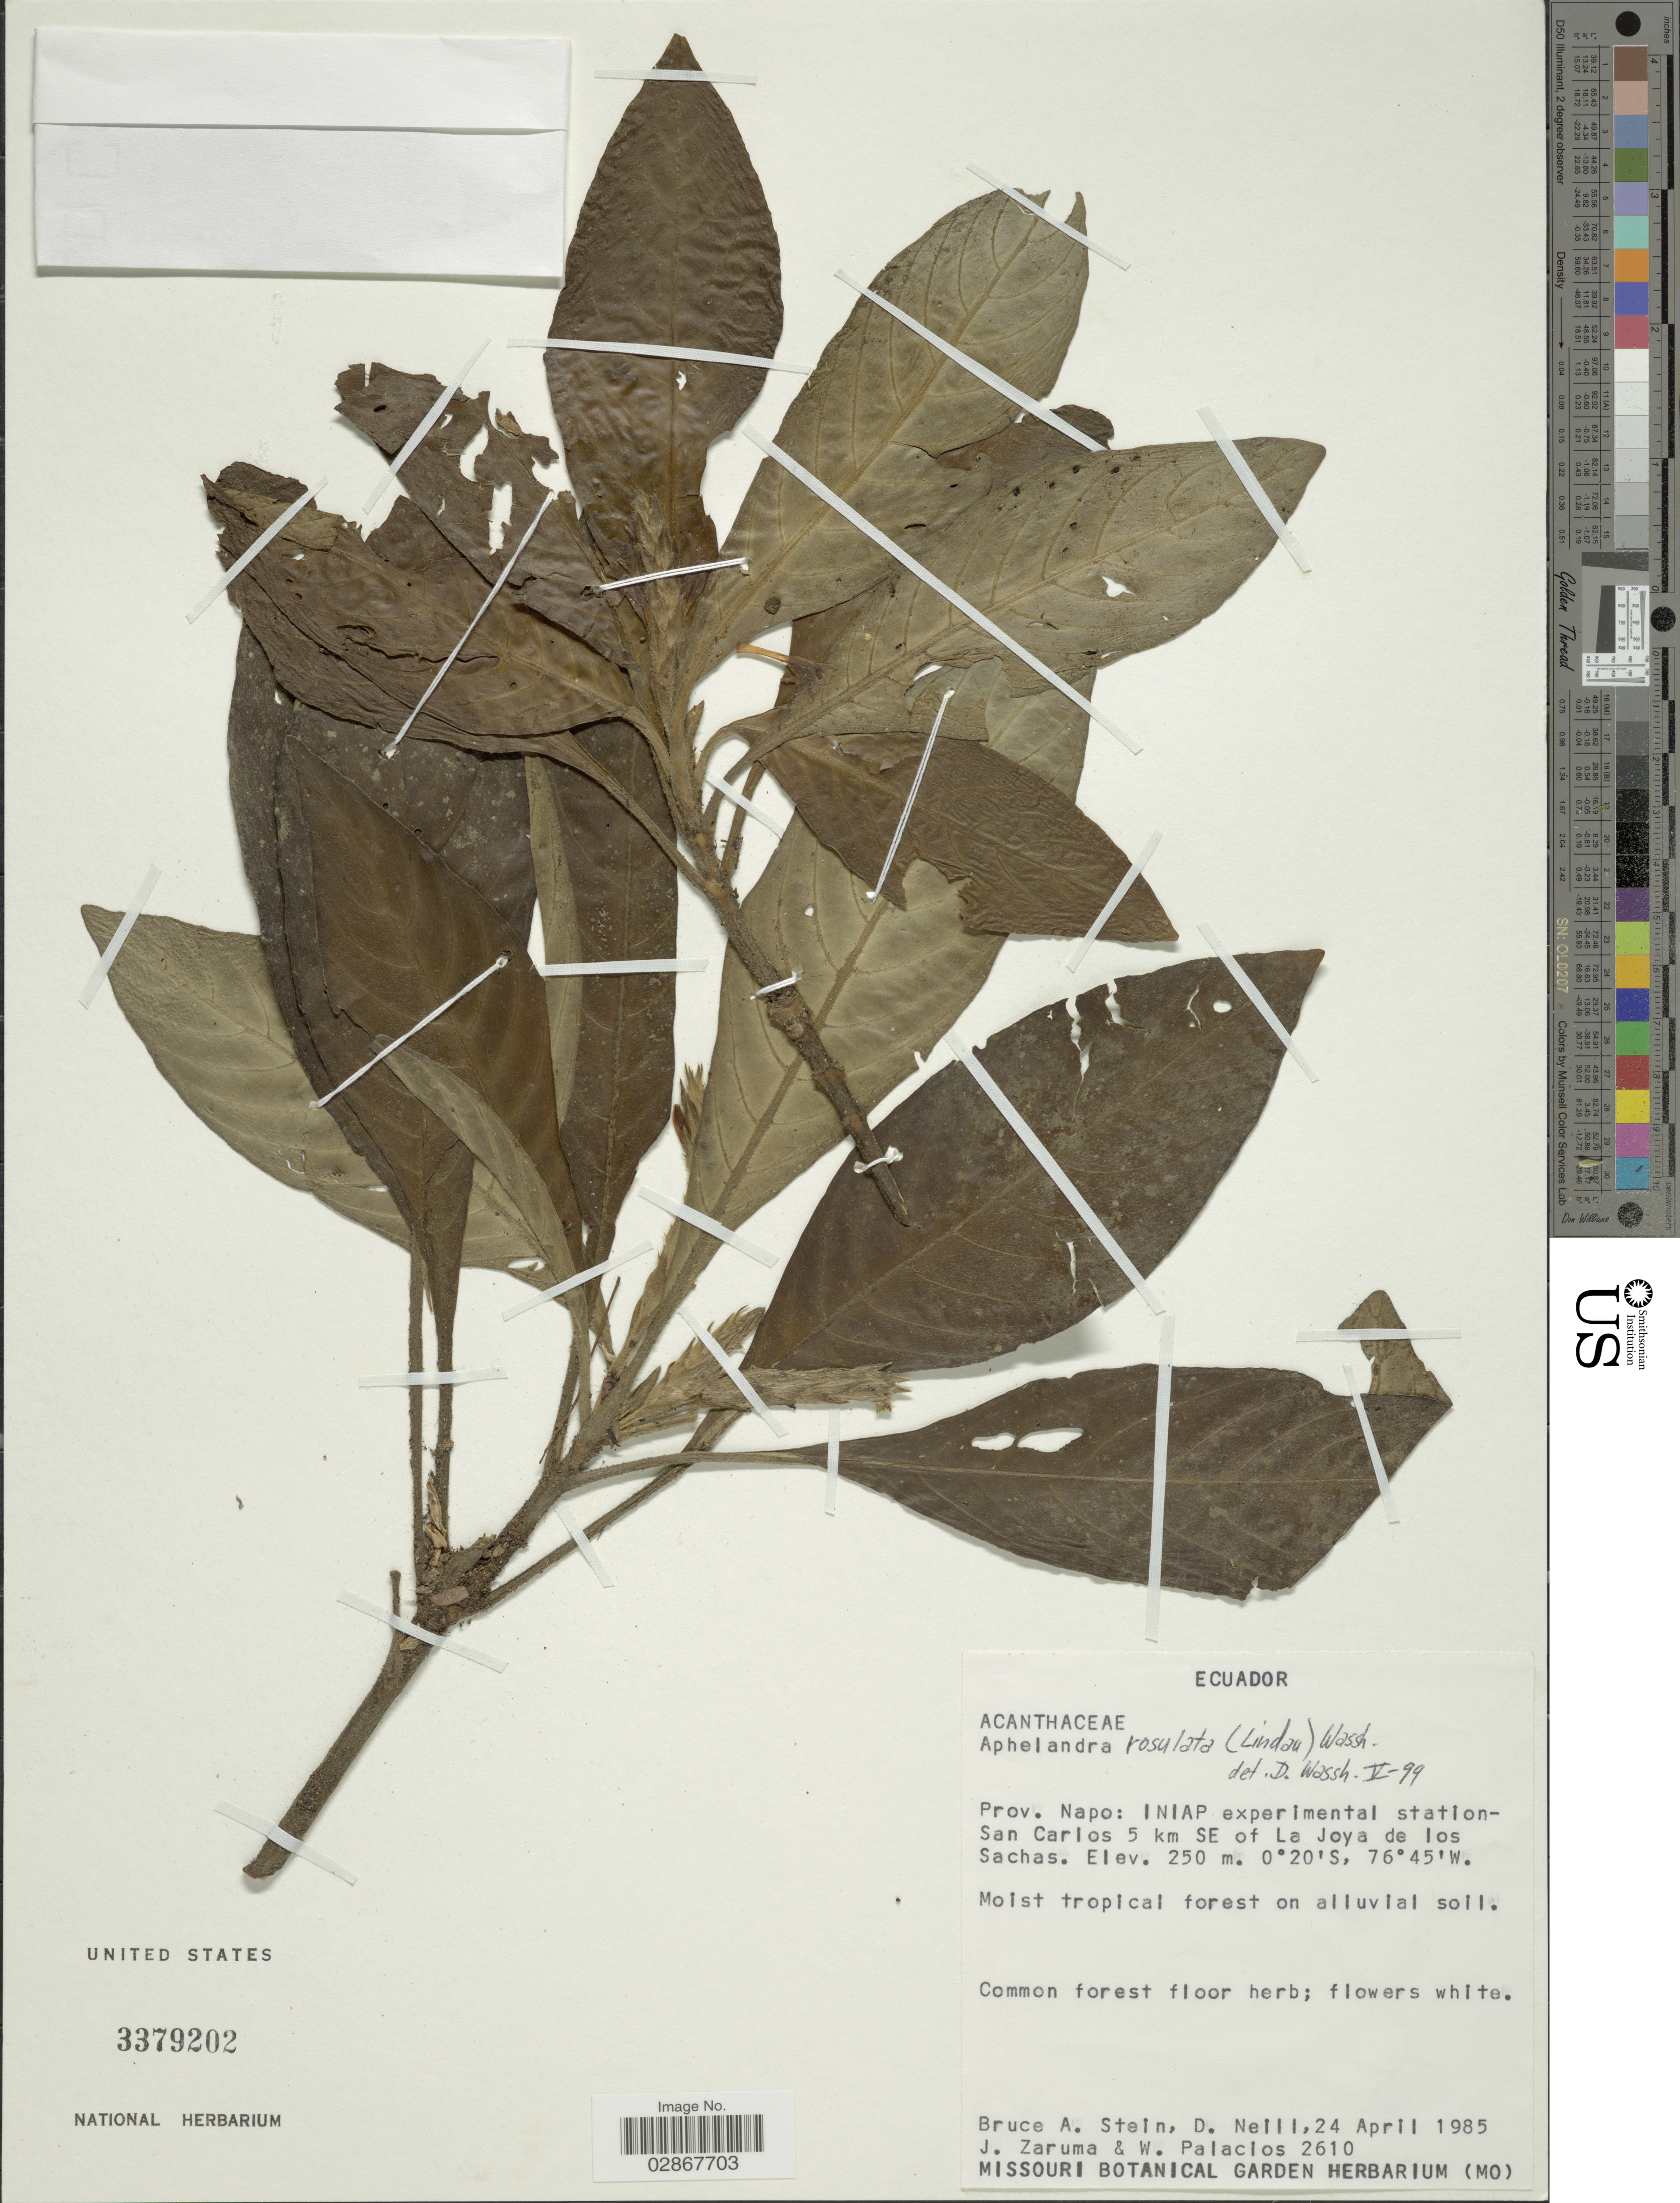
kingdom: Plantae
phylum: Tracheophyta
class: Magnoliopsida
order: Lamiales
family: Acanthaceae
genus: Aphelandra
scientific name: Aphelandra rosulata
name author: (Lindau) Wassh.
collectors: B. A. Stein, D. Neill, J. Zaruma & W. Palacios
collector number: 2610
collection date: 1985-04-24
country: Ecuador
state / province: Napo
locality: INIAP experimental station-San Carlos 5 km SE of La Joya de los Sachas.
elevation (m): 250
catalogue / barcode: US 3379202